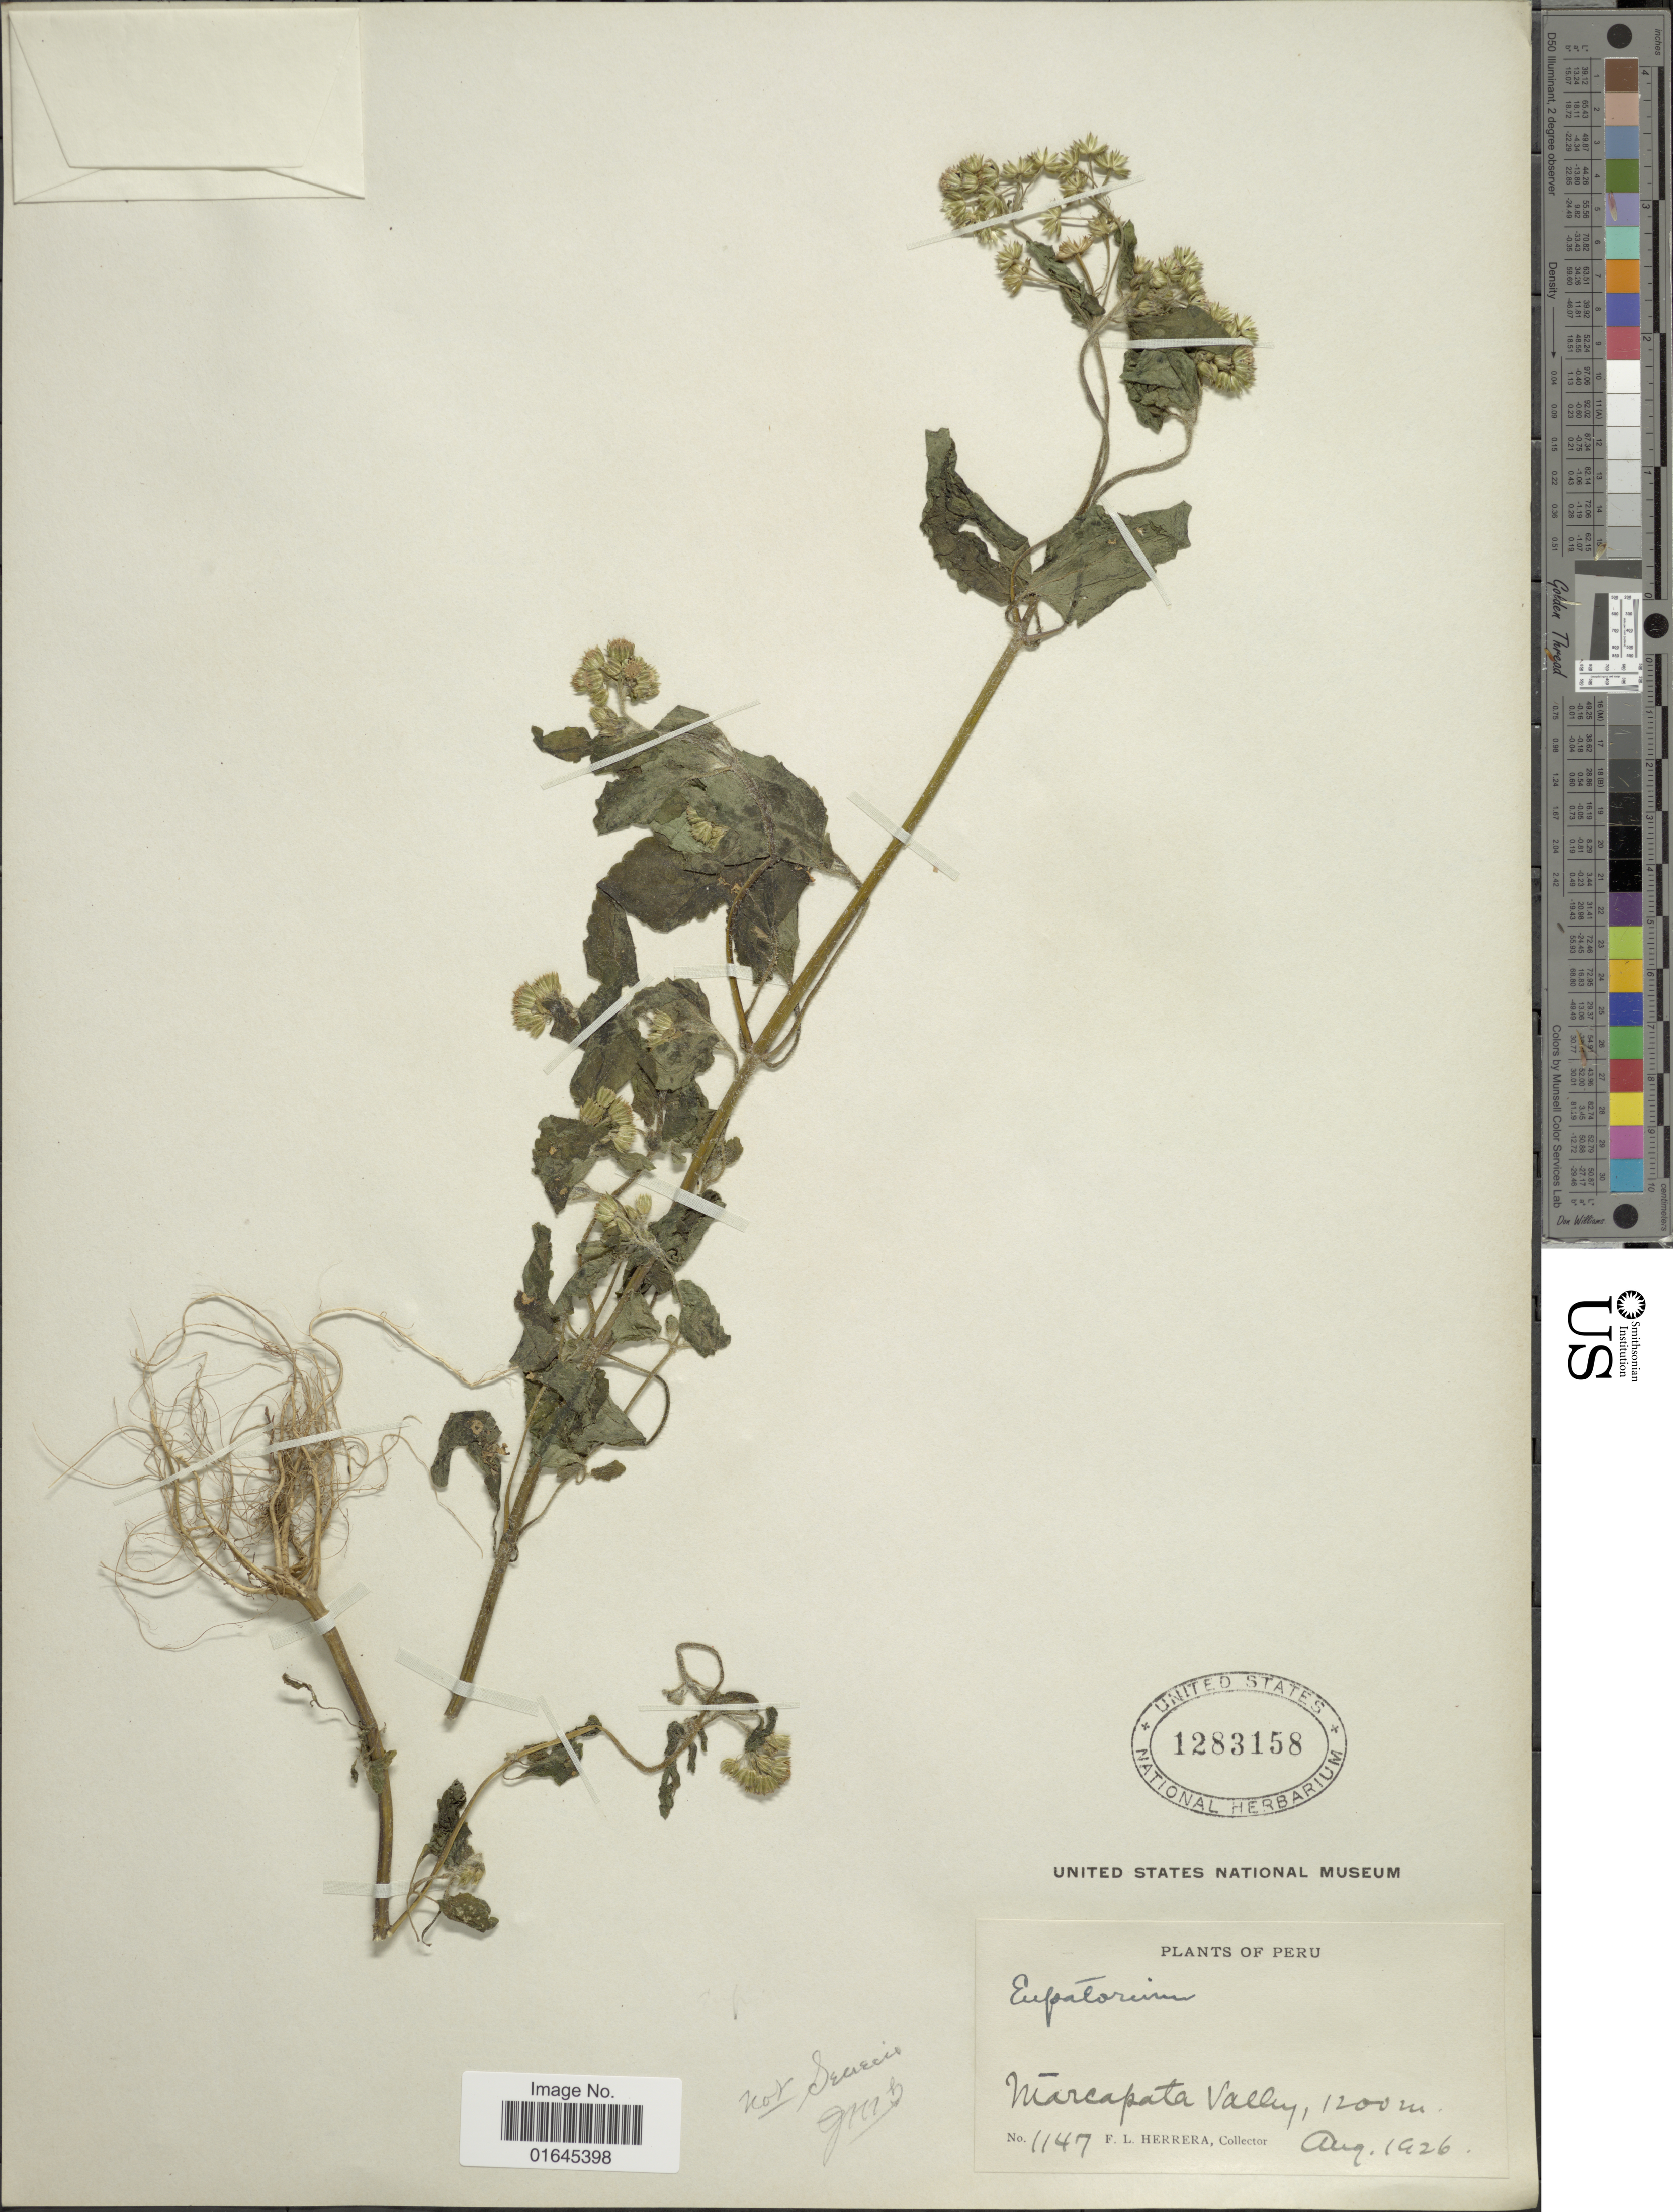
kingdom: Plantae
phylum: Tracheophyta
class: Magnoliopsida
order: Asterales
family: Asteraceae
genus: Ageratum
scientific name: Ageratum conyzoides subsp. conyzoides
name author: L.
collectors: F. L. Herrera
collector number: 1147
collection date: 1926-08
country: Peru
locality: Marcapata Valley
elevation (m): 1200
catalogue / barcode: US 1283158